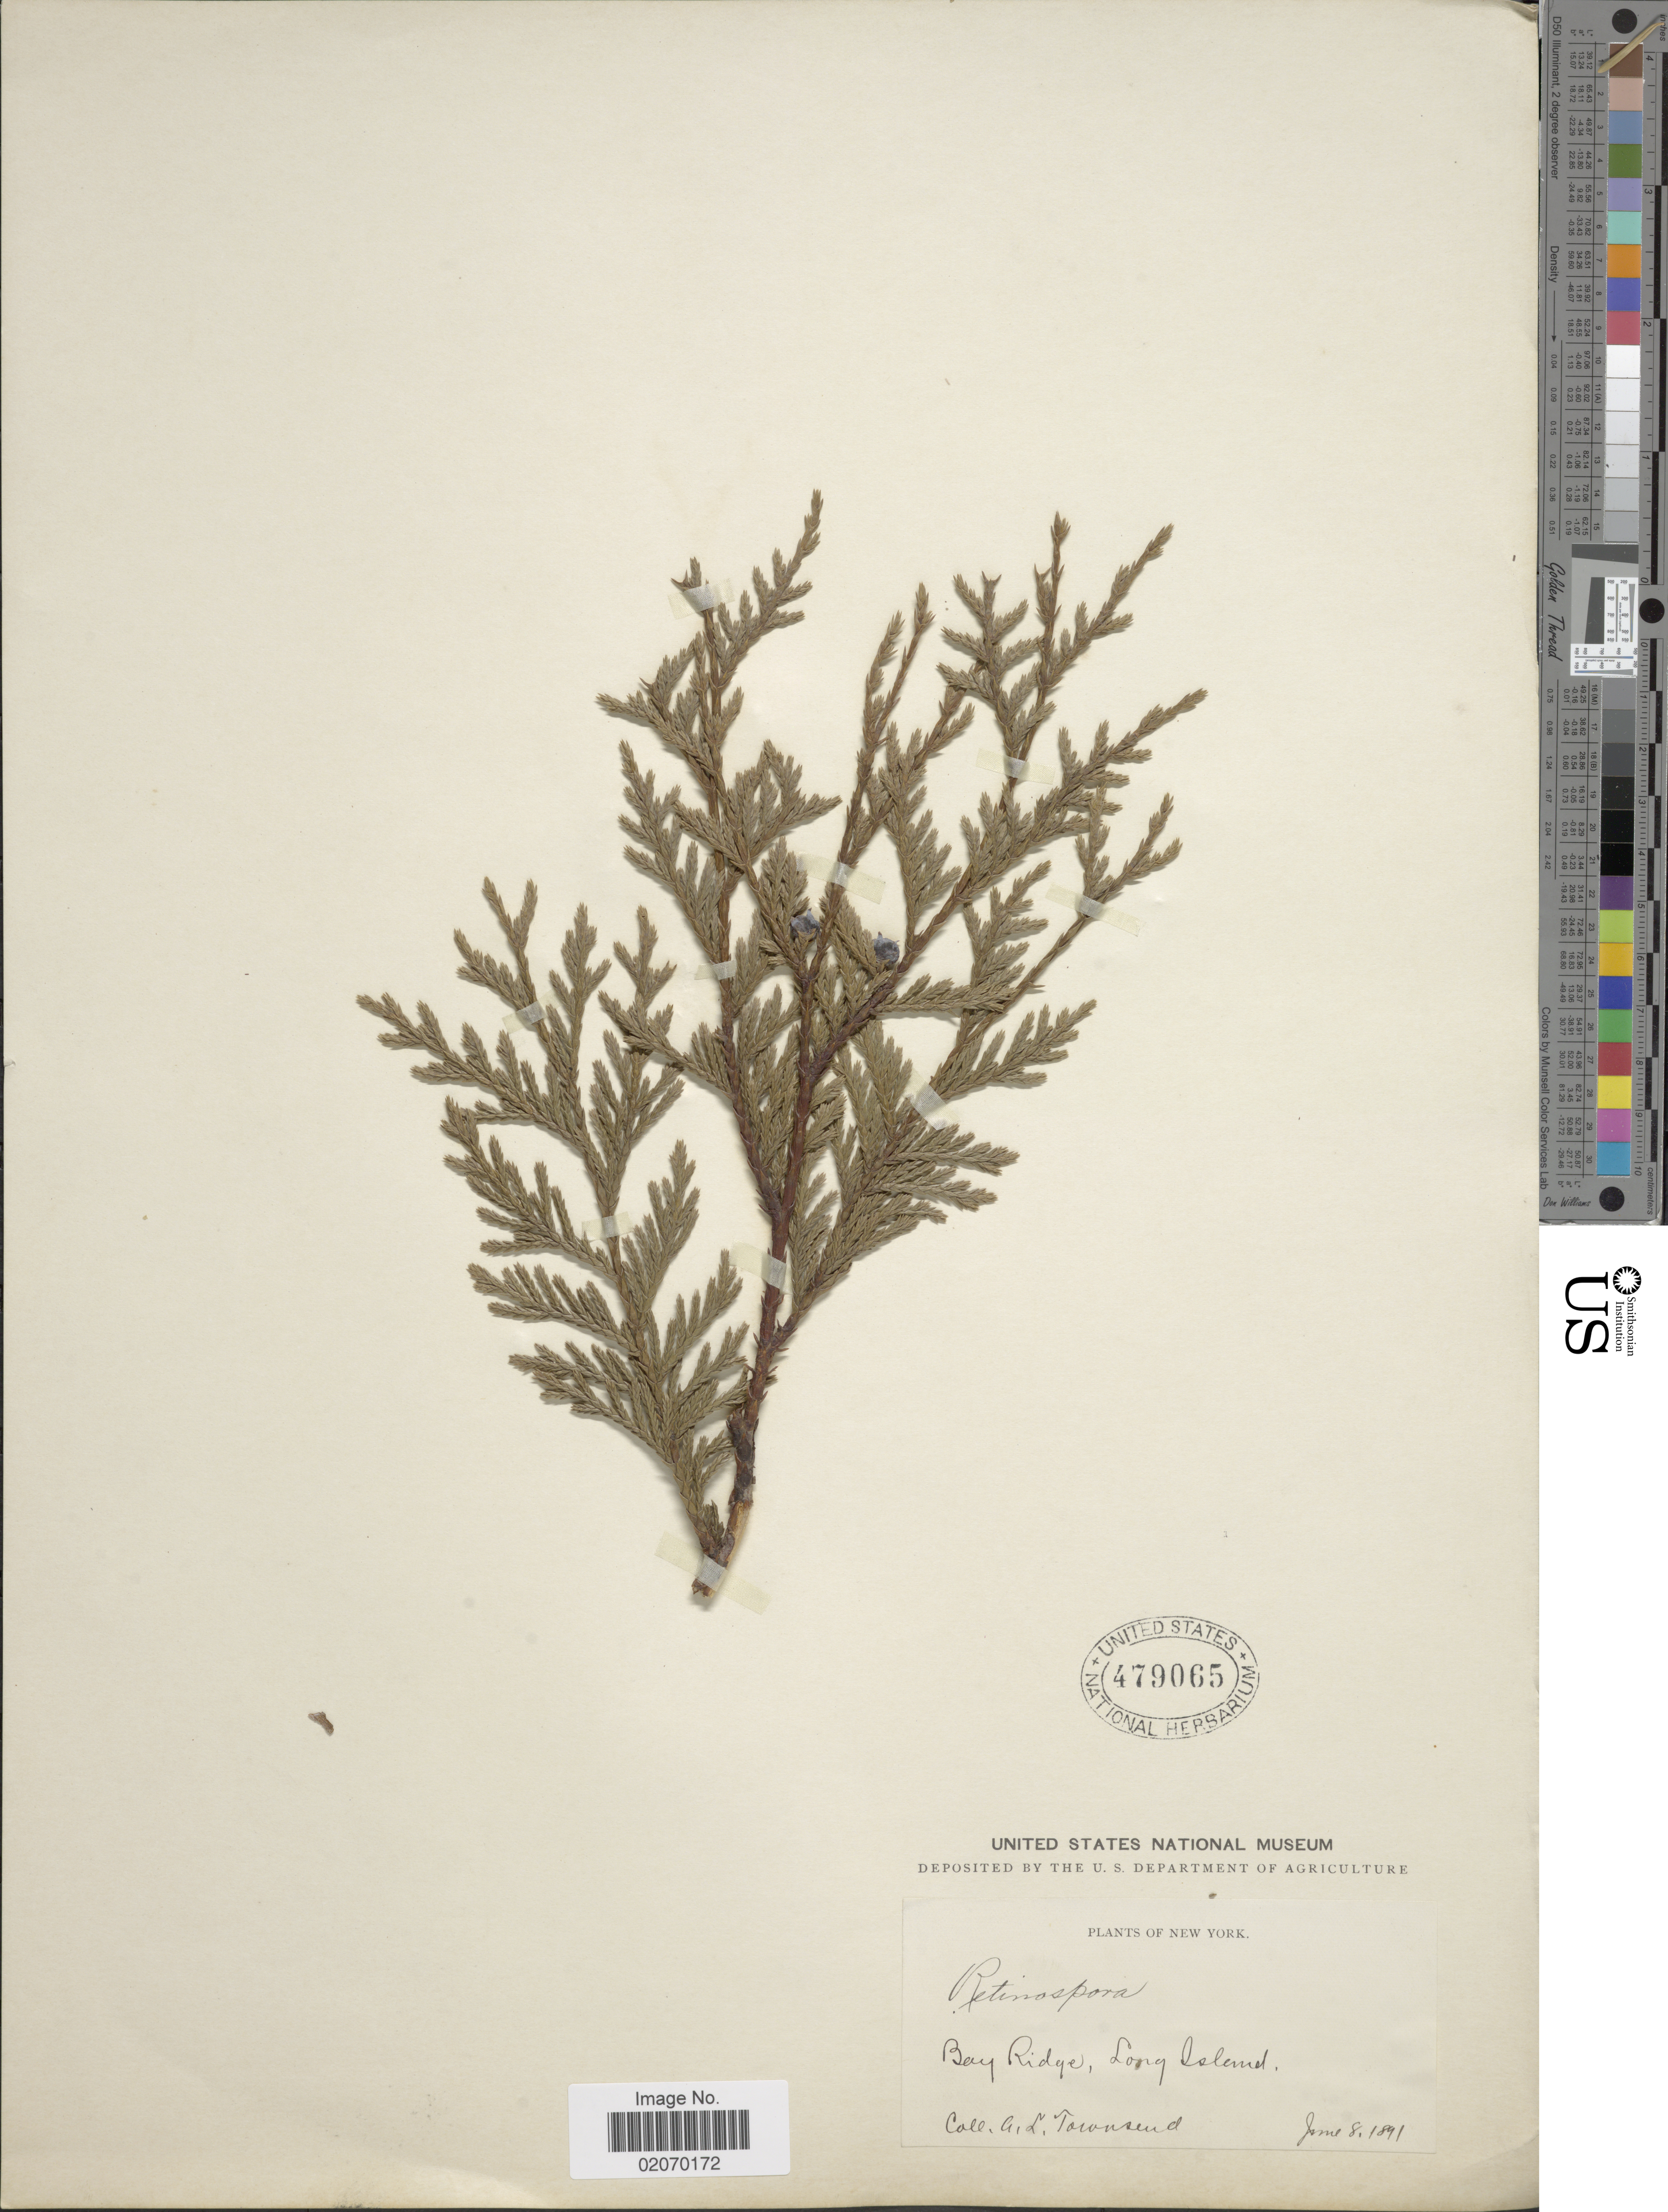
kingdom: Plantae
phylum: Tracheophyta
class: Pinopsida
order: Pinales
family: Cupressaceae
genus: Chamaecyparis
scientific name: Chamaecyparis sp.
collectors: A. Townsend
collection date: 1891-06-08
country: United States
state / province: New York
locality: Bay Ridge, Long Island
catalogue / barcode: US 479065